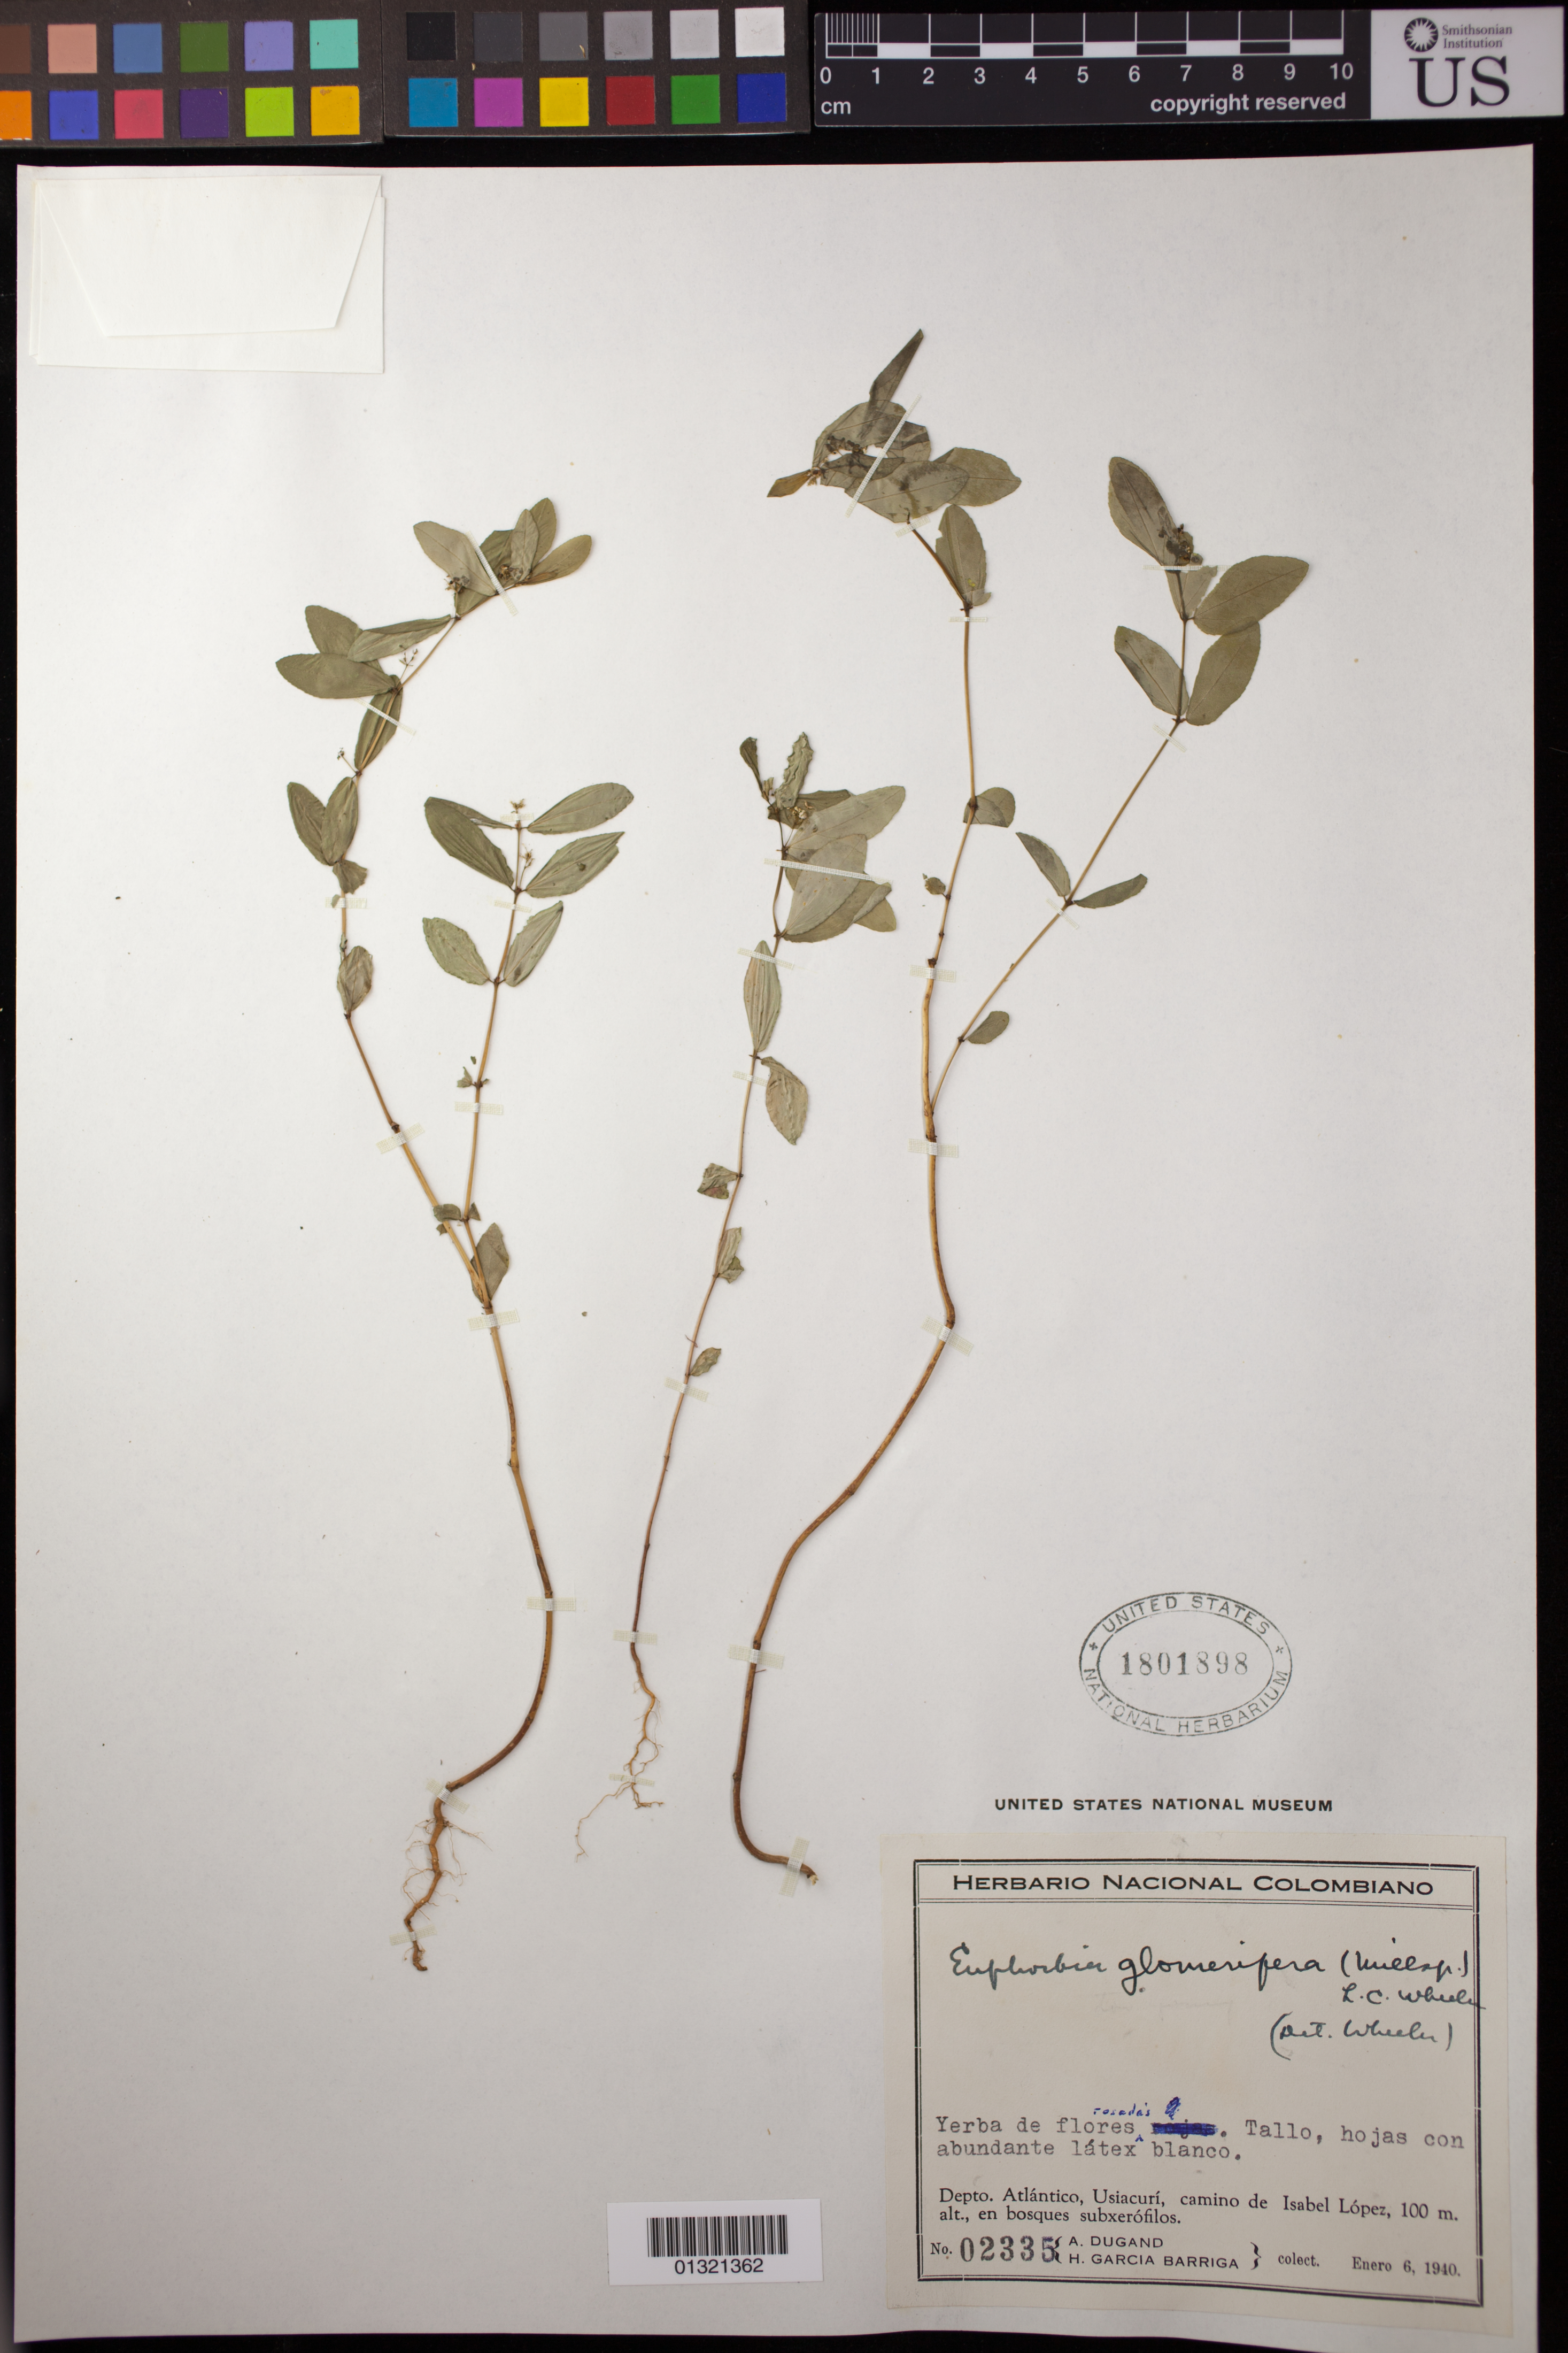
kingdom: Plantae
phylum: Tracheophyta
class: Magnoliopsida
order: Malpighiales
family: Euphorbiaceae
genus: Euphorbia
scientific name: Euphorbia hypericifolia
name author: L.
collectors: A. Dugand & H. García Barriga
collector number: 02335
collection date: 1940-01-06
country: Colombia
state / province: Atlántico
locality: Usiacurí, camino de Isabel López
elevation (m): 100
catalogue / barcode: US 1801898